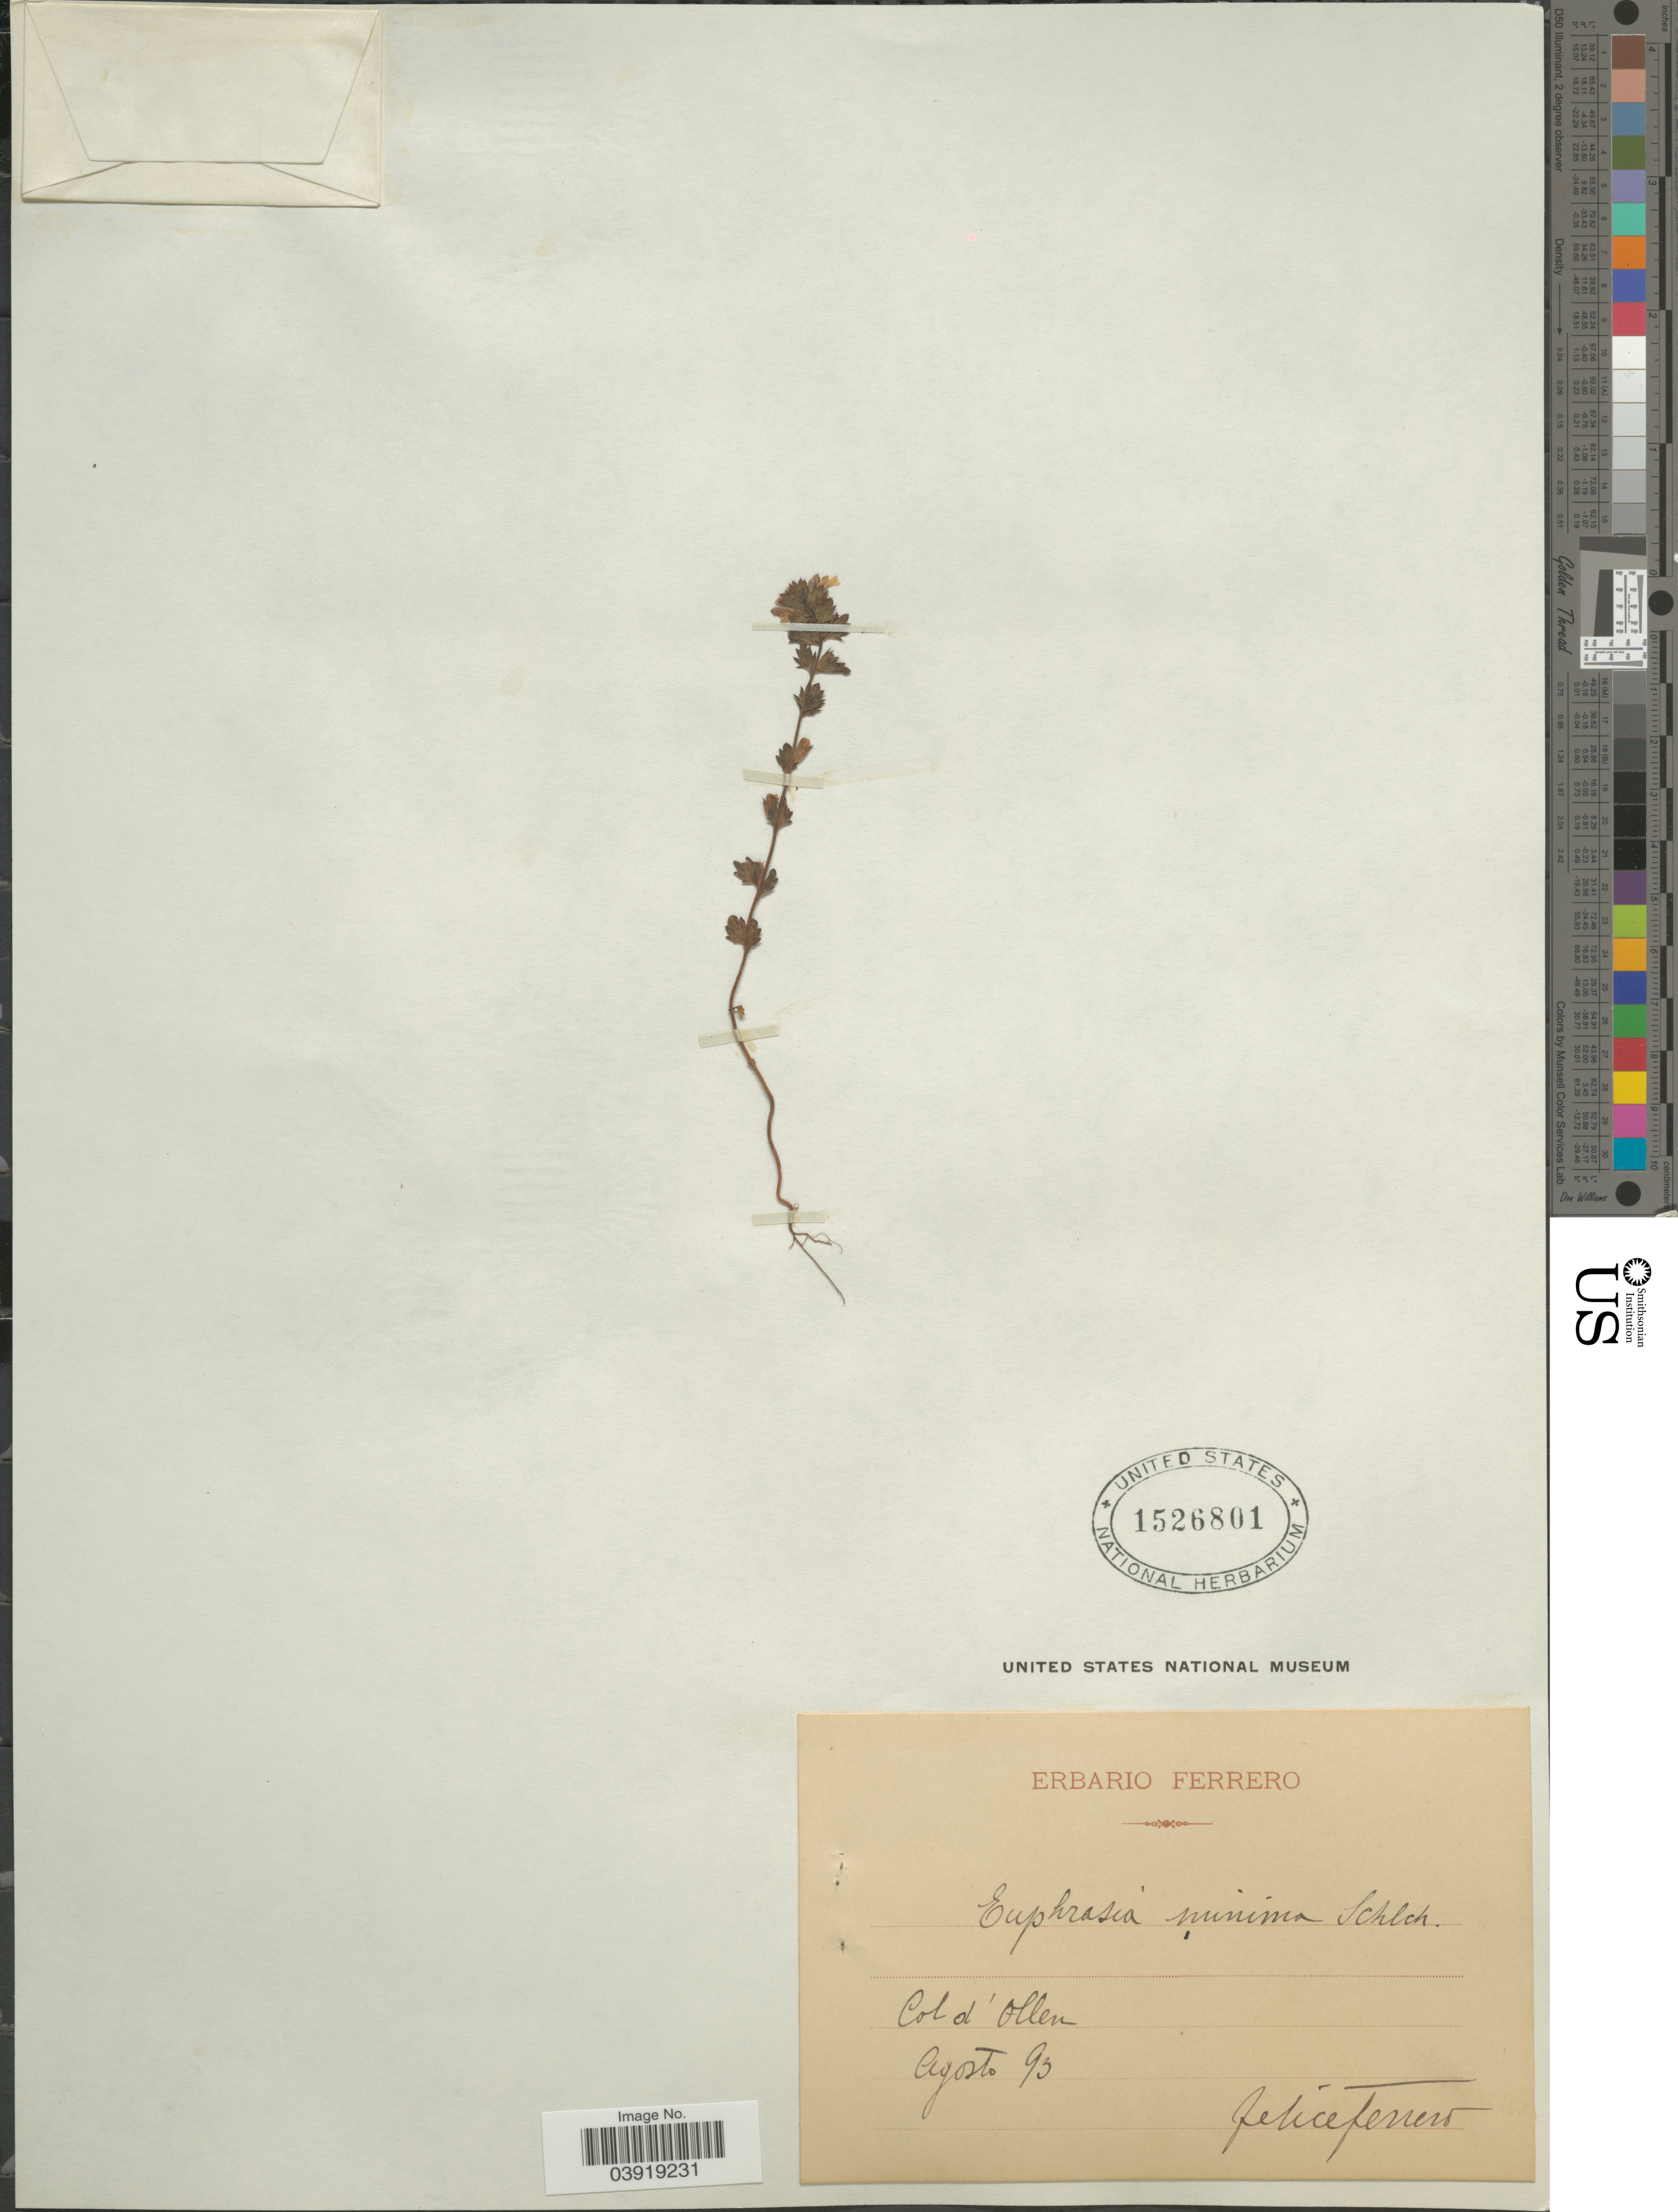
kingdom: Plantae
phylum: Tracheophyta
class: Magnoliopsida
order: Lamiales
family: Orobanchaceae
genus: Euphrasia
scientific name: Euphrasia minima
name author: Schloss.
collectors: F. Ferrero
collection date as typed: Transcribed d/m/y: /8/93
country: Italy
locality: Col d'Ollen.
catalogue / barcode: US 1526801